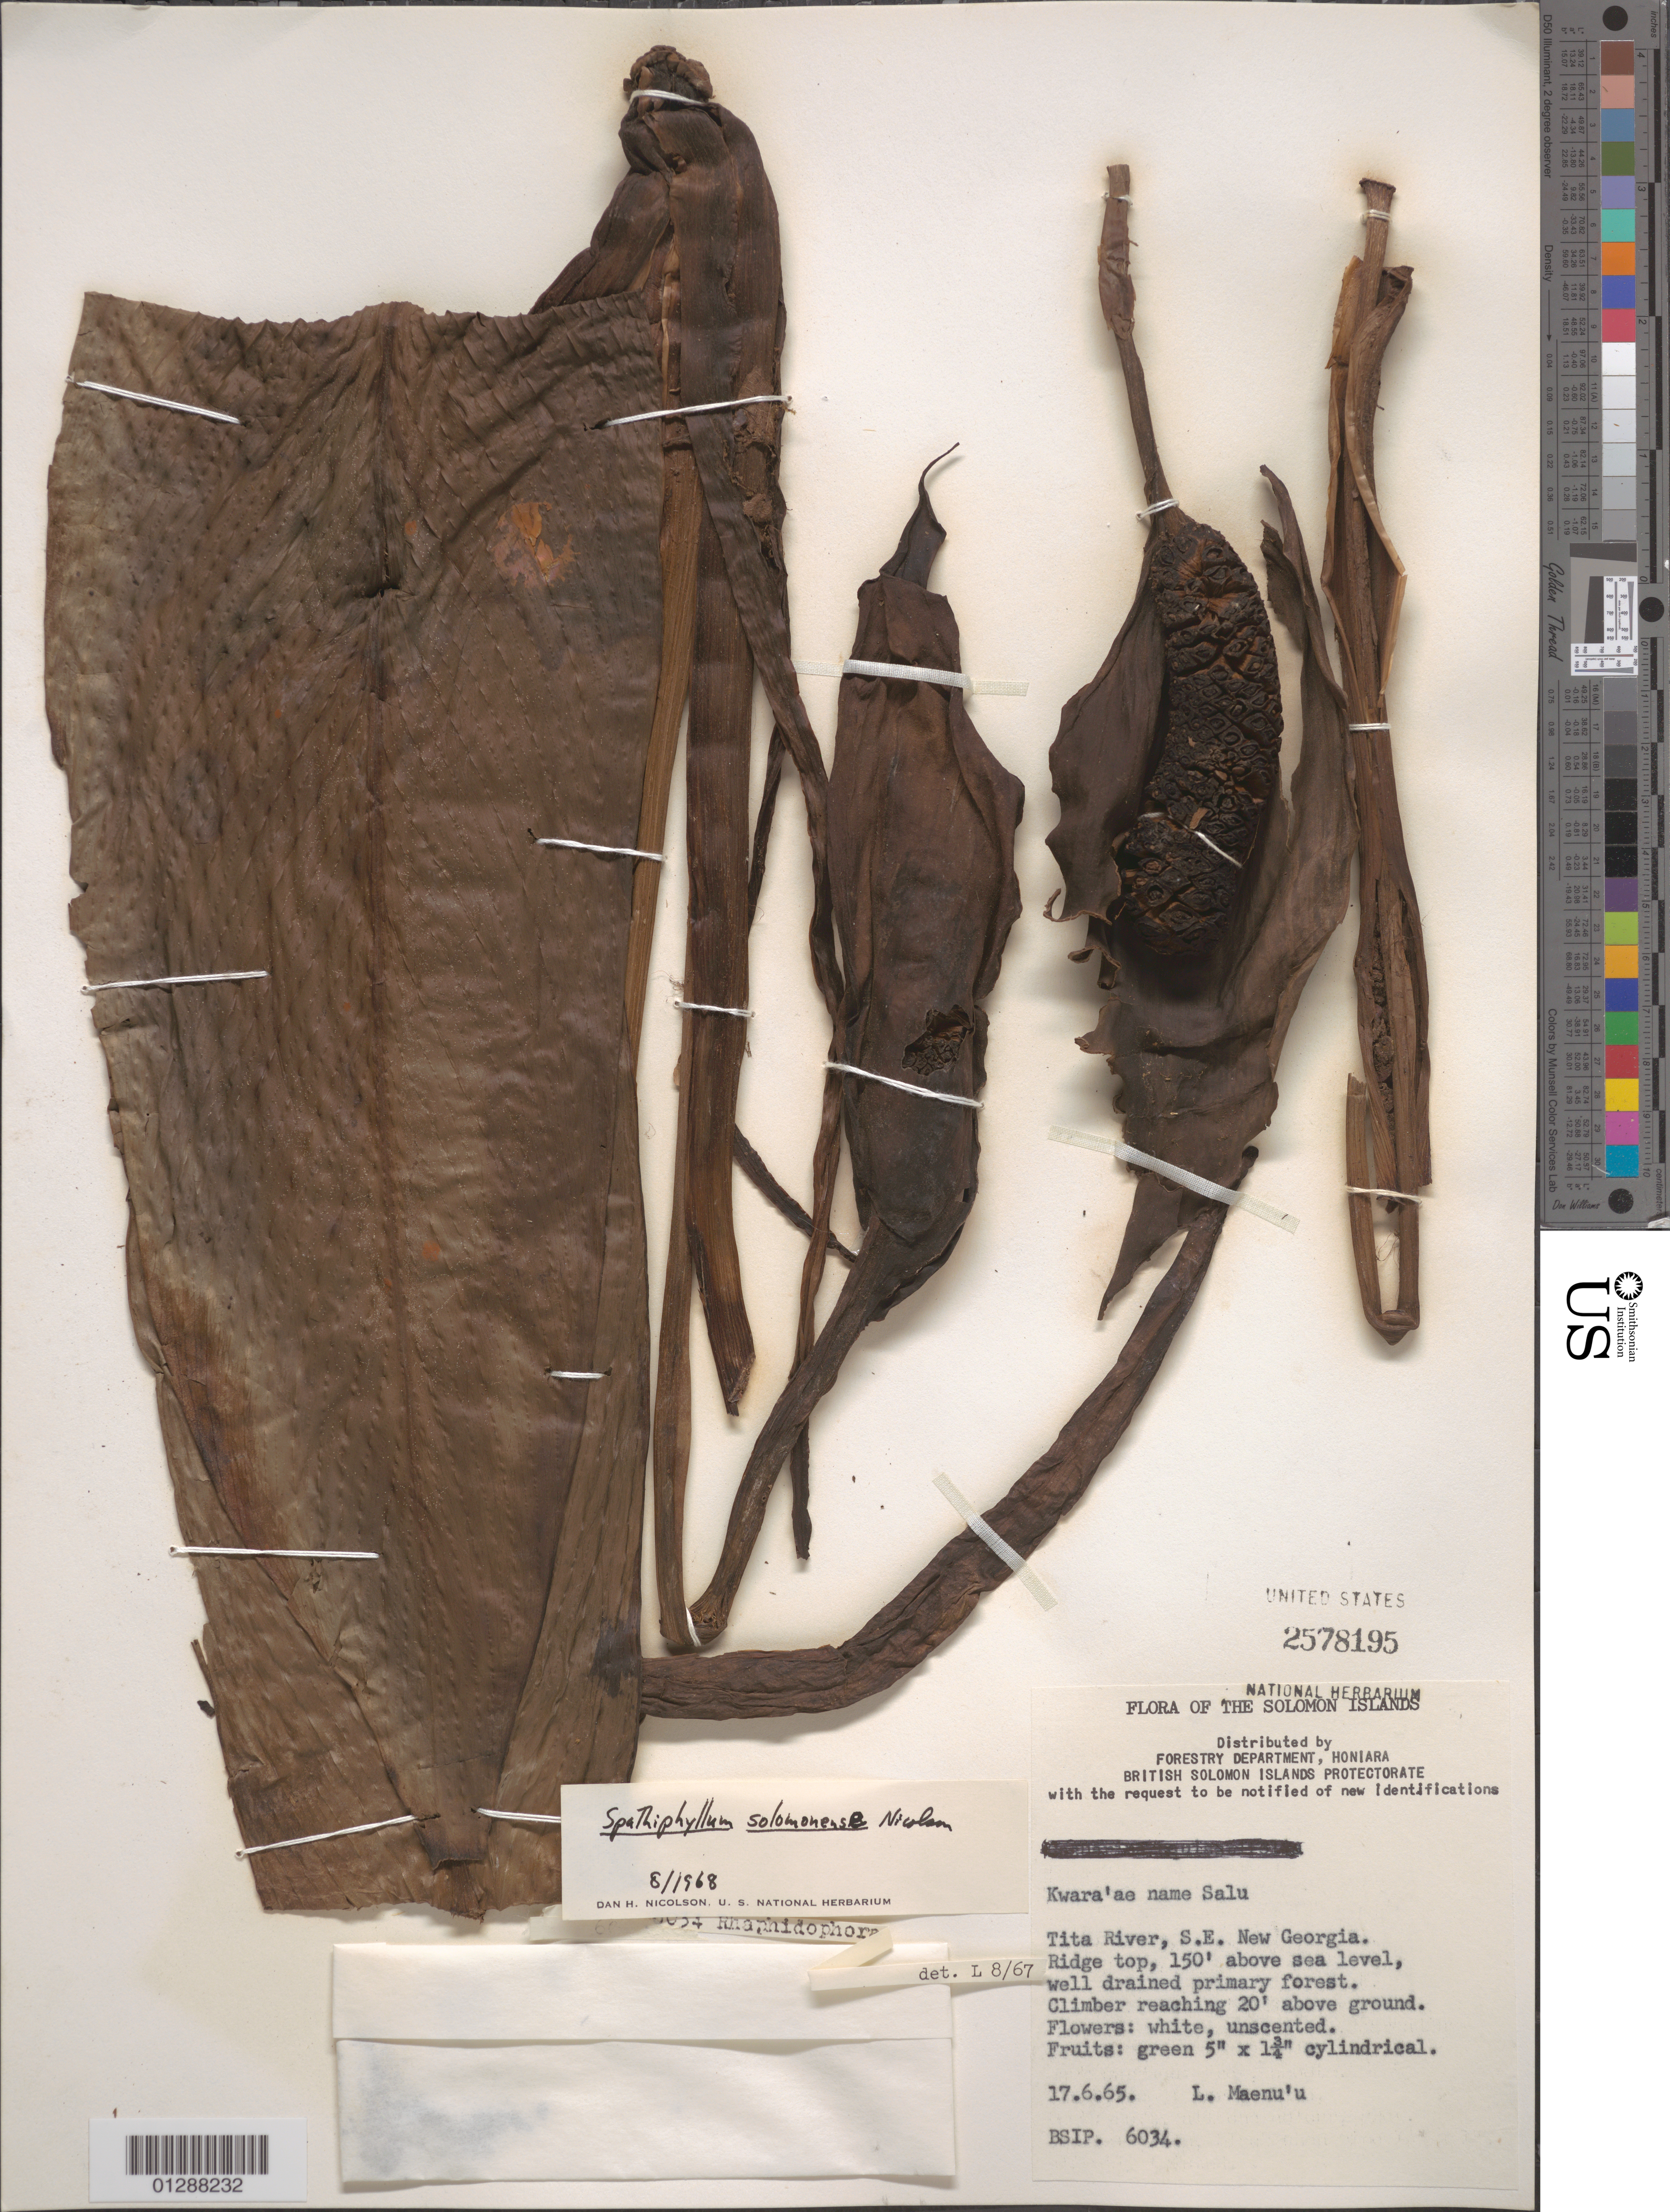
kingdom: Plantae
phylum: Tracheophyta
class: Liliopsida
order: Alismatales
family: Araceae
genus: Spathiphyllum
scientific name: Spathiphyllum solomonense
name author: Nicolson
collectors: L. Maenu'u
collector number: BSIP 6034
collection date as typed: Transcribed d/m/y: 17/6/65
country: Solomon Islands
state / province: Solomon Islands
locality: British Solomon Islands Protectorate. Tita River, S.E. New Georgia. Ridge top.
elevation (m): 46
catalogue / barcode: US 2578195